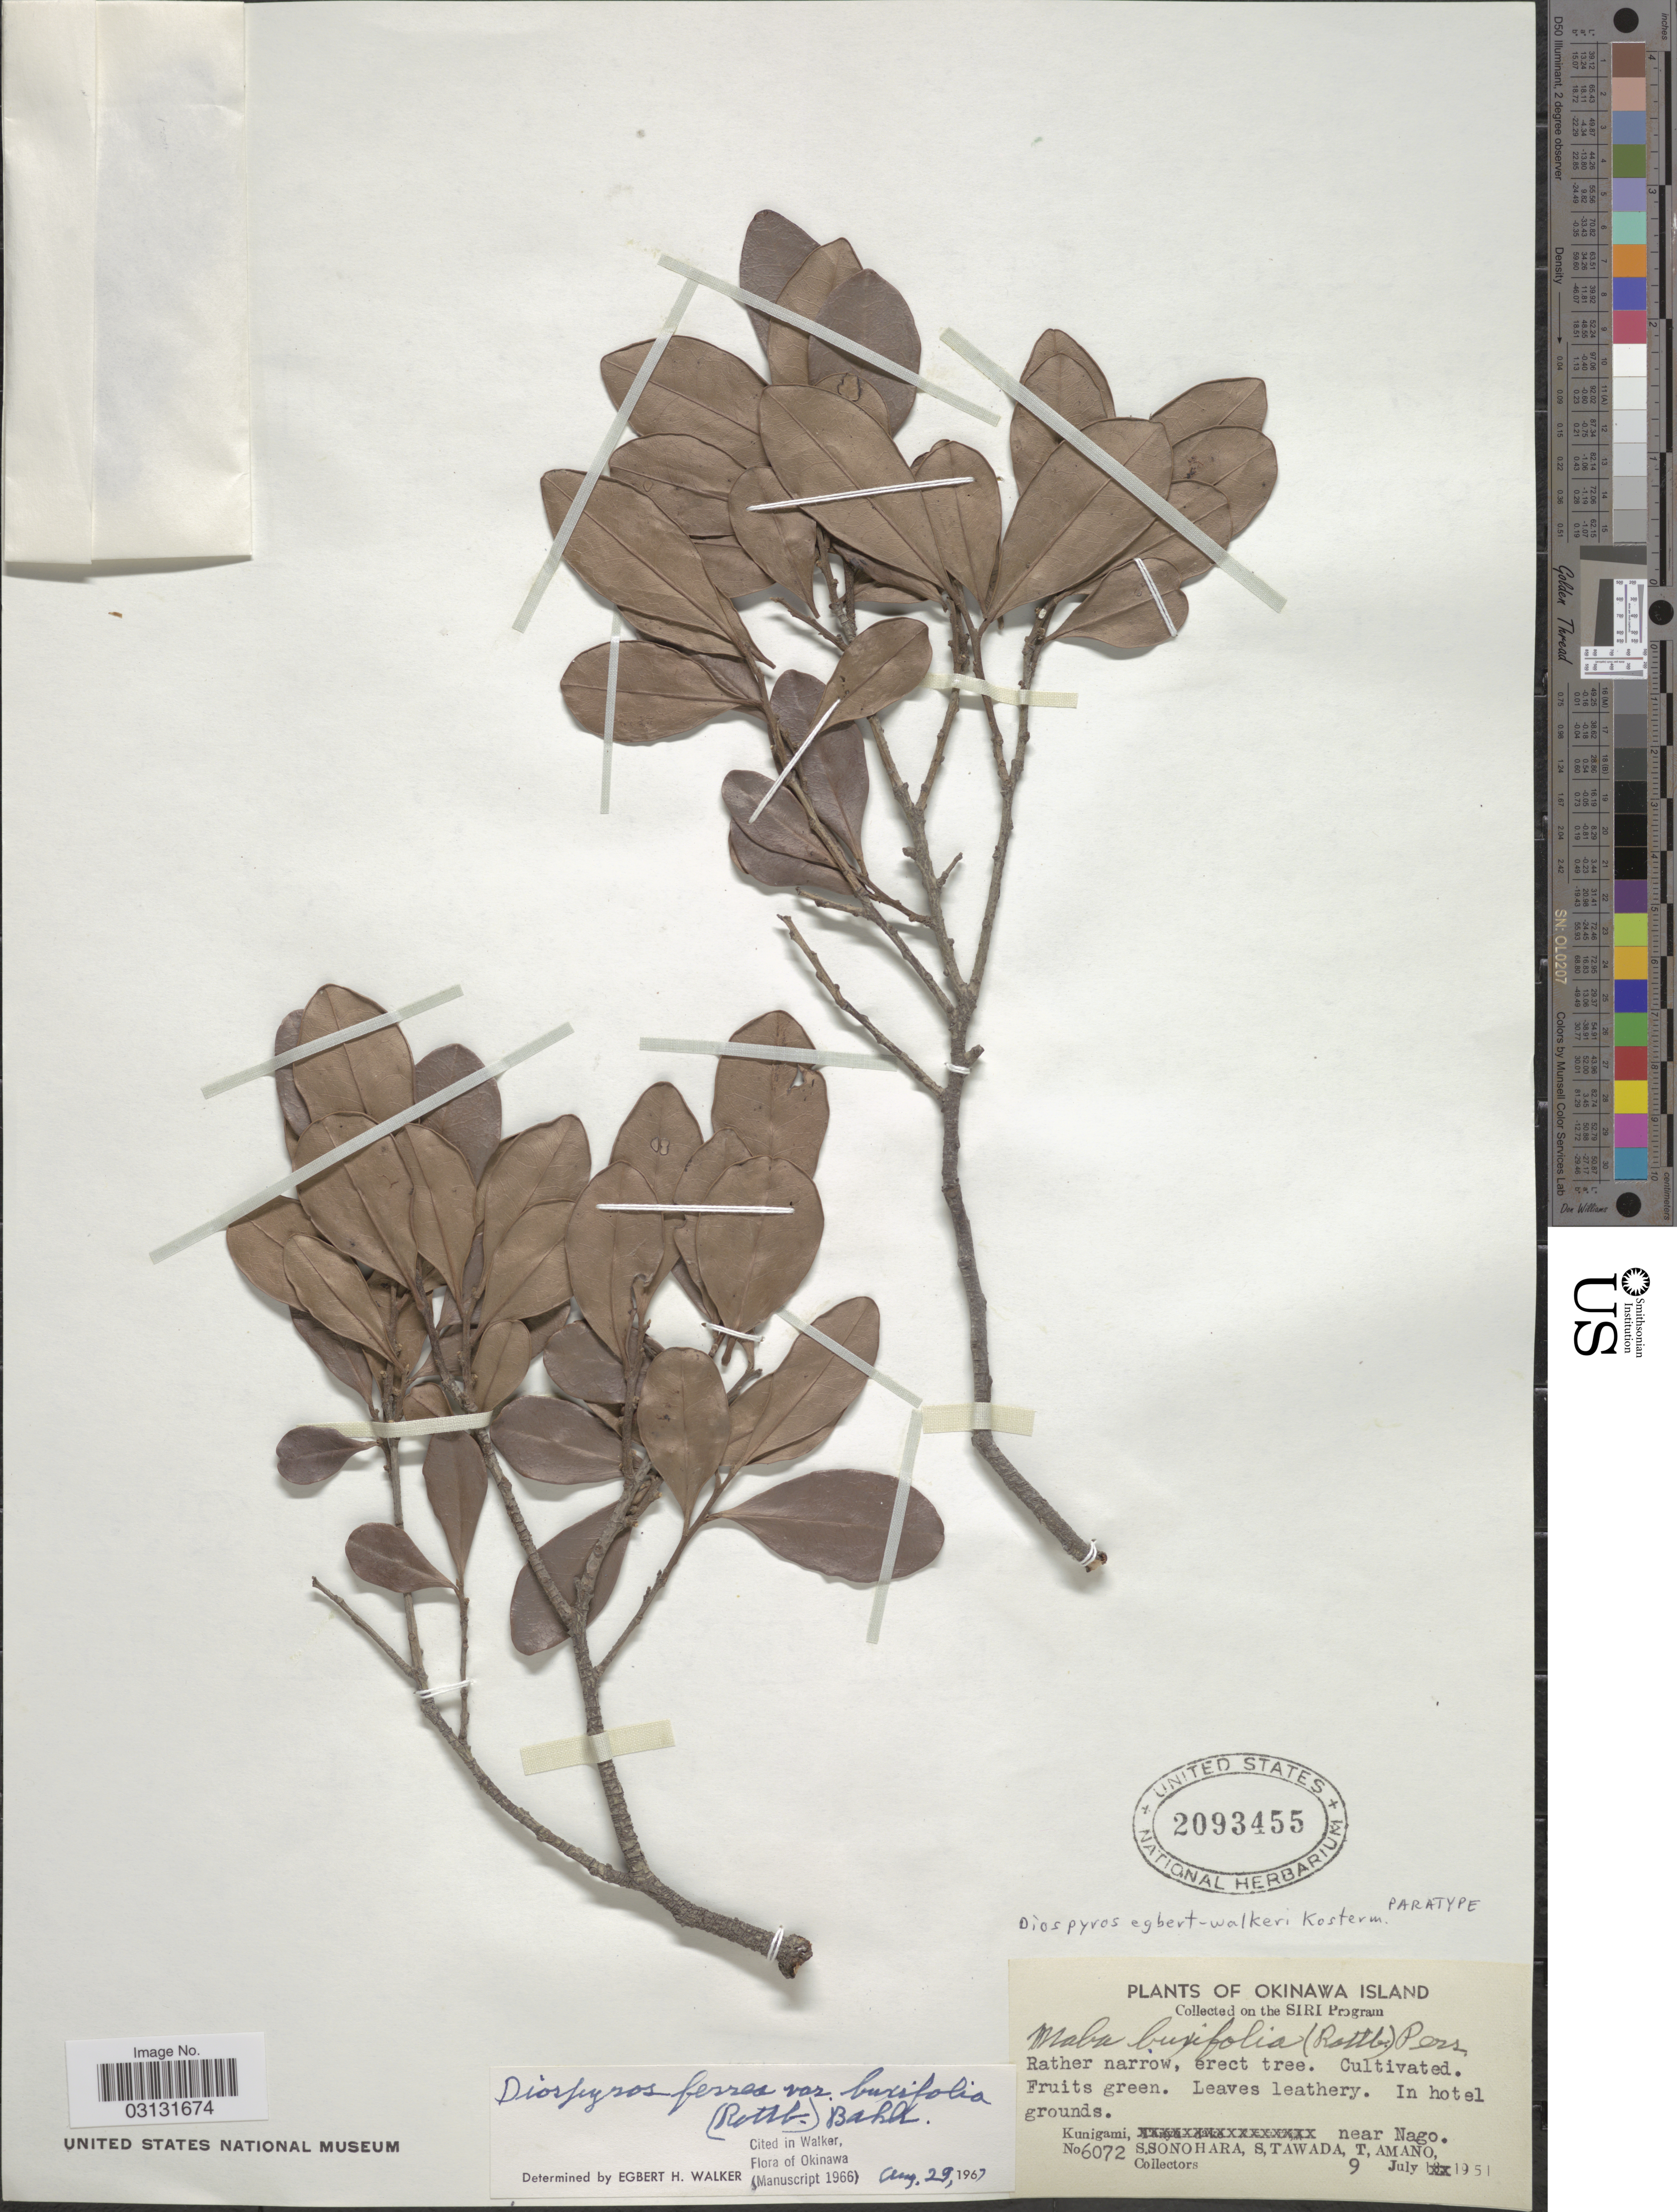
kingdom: Plantae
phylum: Tracheophyta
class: Magnoliopsida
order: Ericales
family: Ebenaceae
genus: Diospyros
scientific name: Diospyros egbert-walkeri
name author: Kosterm.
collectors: S. Sonohara, S. Tawada & T. Amano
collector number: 6072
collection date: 1951-07-09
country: Japan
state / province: Okinawa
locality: Okinawa Island. Kunigami, near Nago.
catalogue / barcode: US 2093455